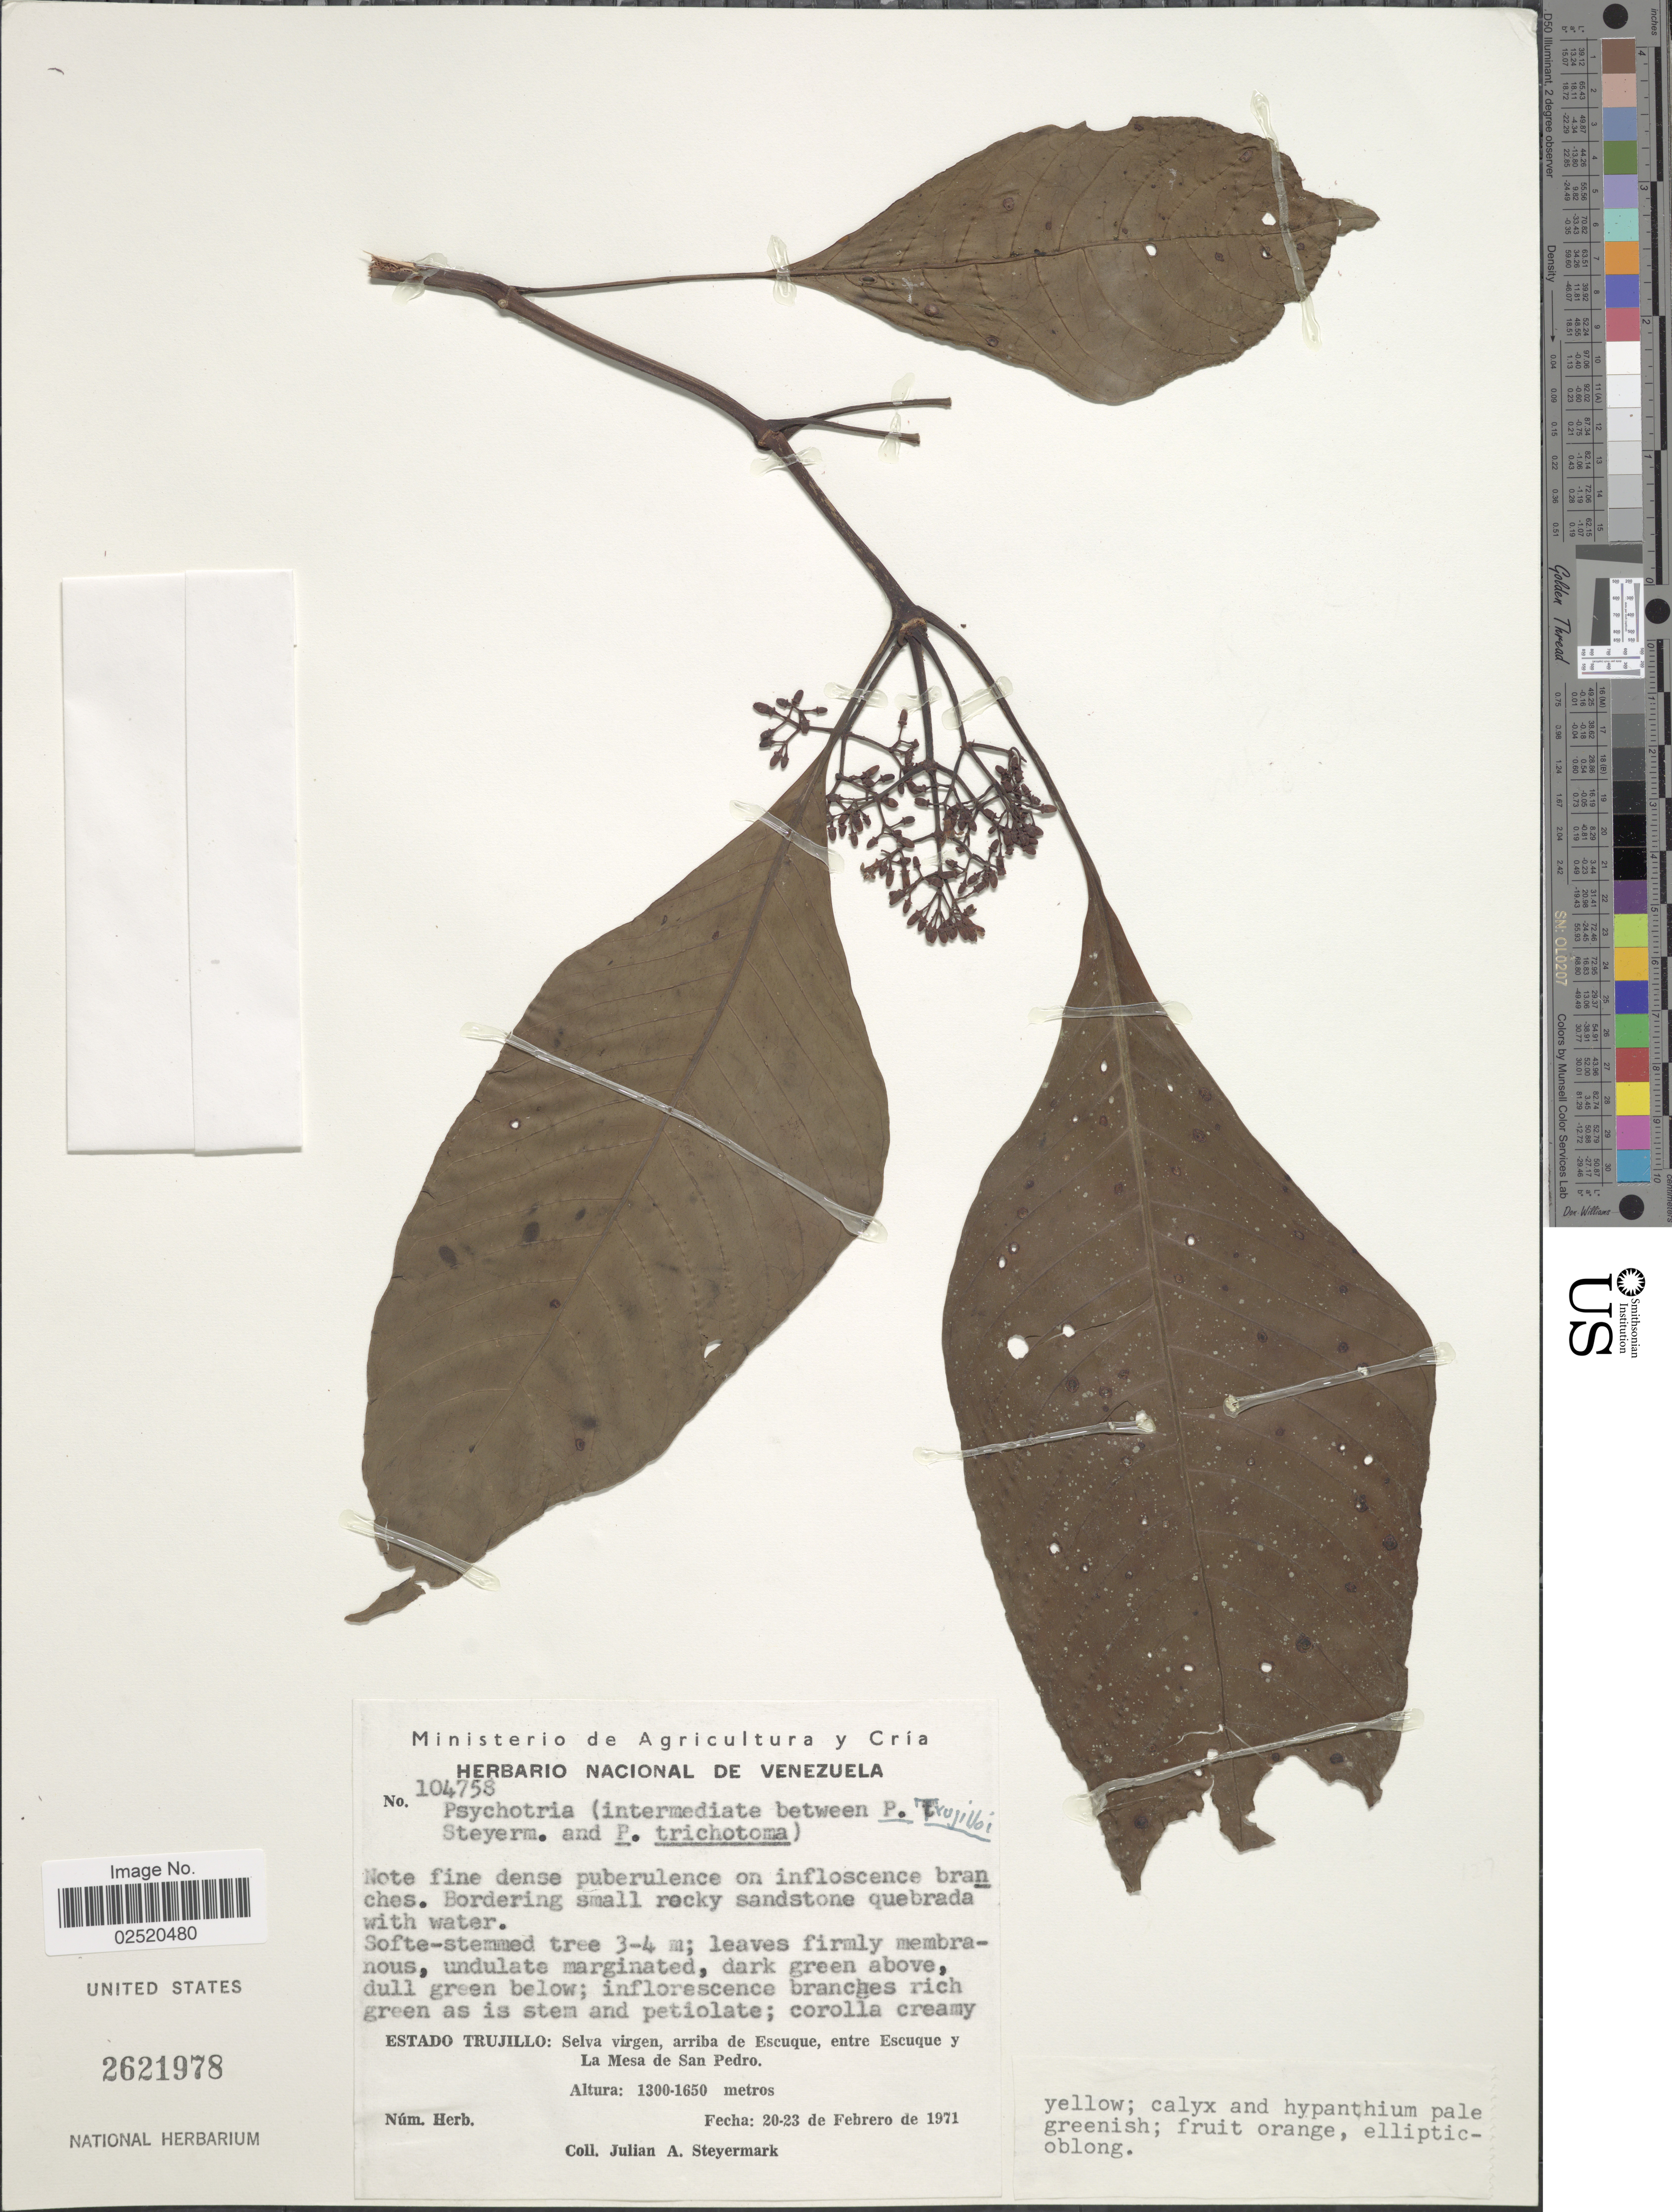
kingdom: Plantae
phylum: Tracheophyta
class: Magnoliopsida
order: Gentianales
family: Rubiaceae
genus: Psychotria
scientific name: Psychotria trujilloi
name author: Steyerm.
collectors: J. Steyermark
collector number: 104758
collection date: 1971-02-20/1971-02-23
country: Venezuela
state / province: Trujillo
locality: arriba de Escuque, entre Escuque y La Mesa de San Pedro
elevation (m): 1300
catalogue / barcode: US 2621978